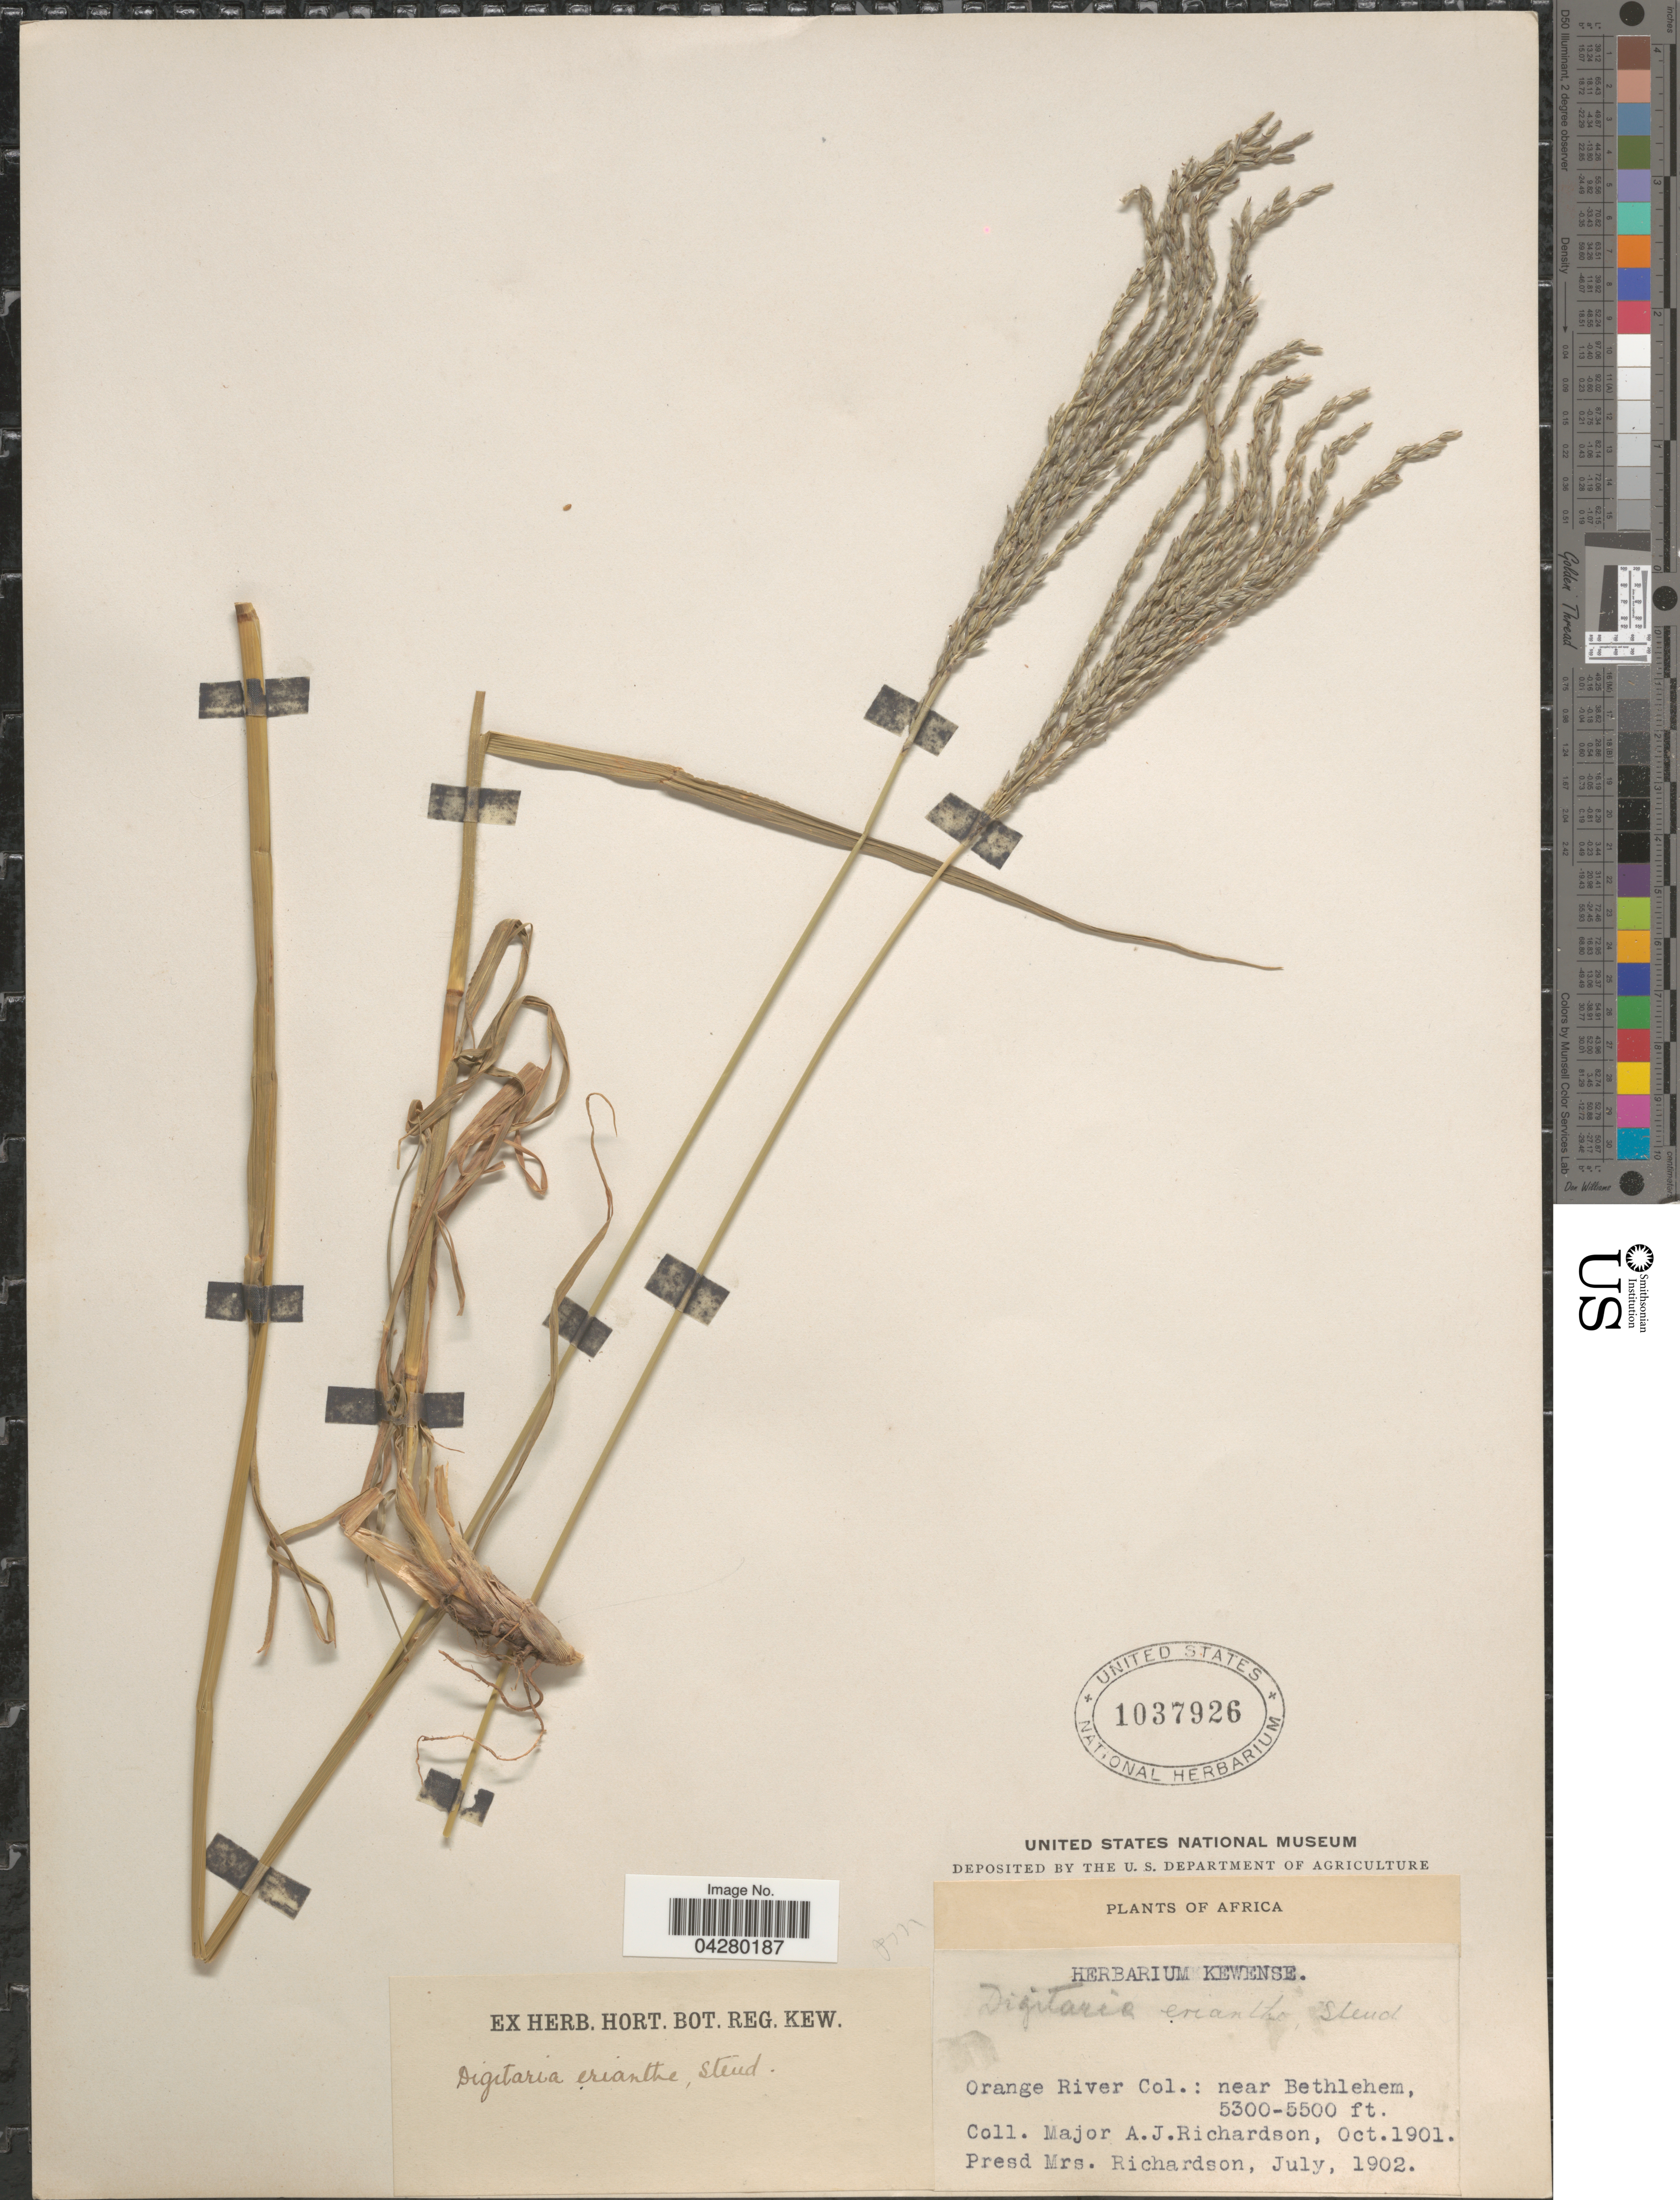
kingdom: Plantae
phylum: Tracheophyta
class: Liliopsida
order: Poales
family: Poaceae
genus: Digitaria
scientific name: Digitaria eriantha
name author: Steud.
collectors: A. J. Richardson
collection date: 1901-10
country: South Africa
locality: Africa. Orange River Col.: near Bethlehem.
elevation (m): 1615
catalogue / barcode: US 1037926